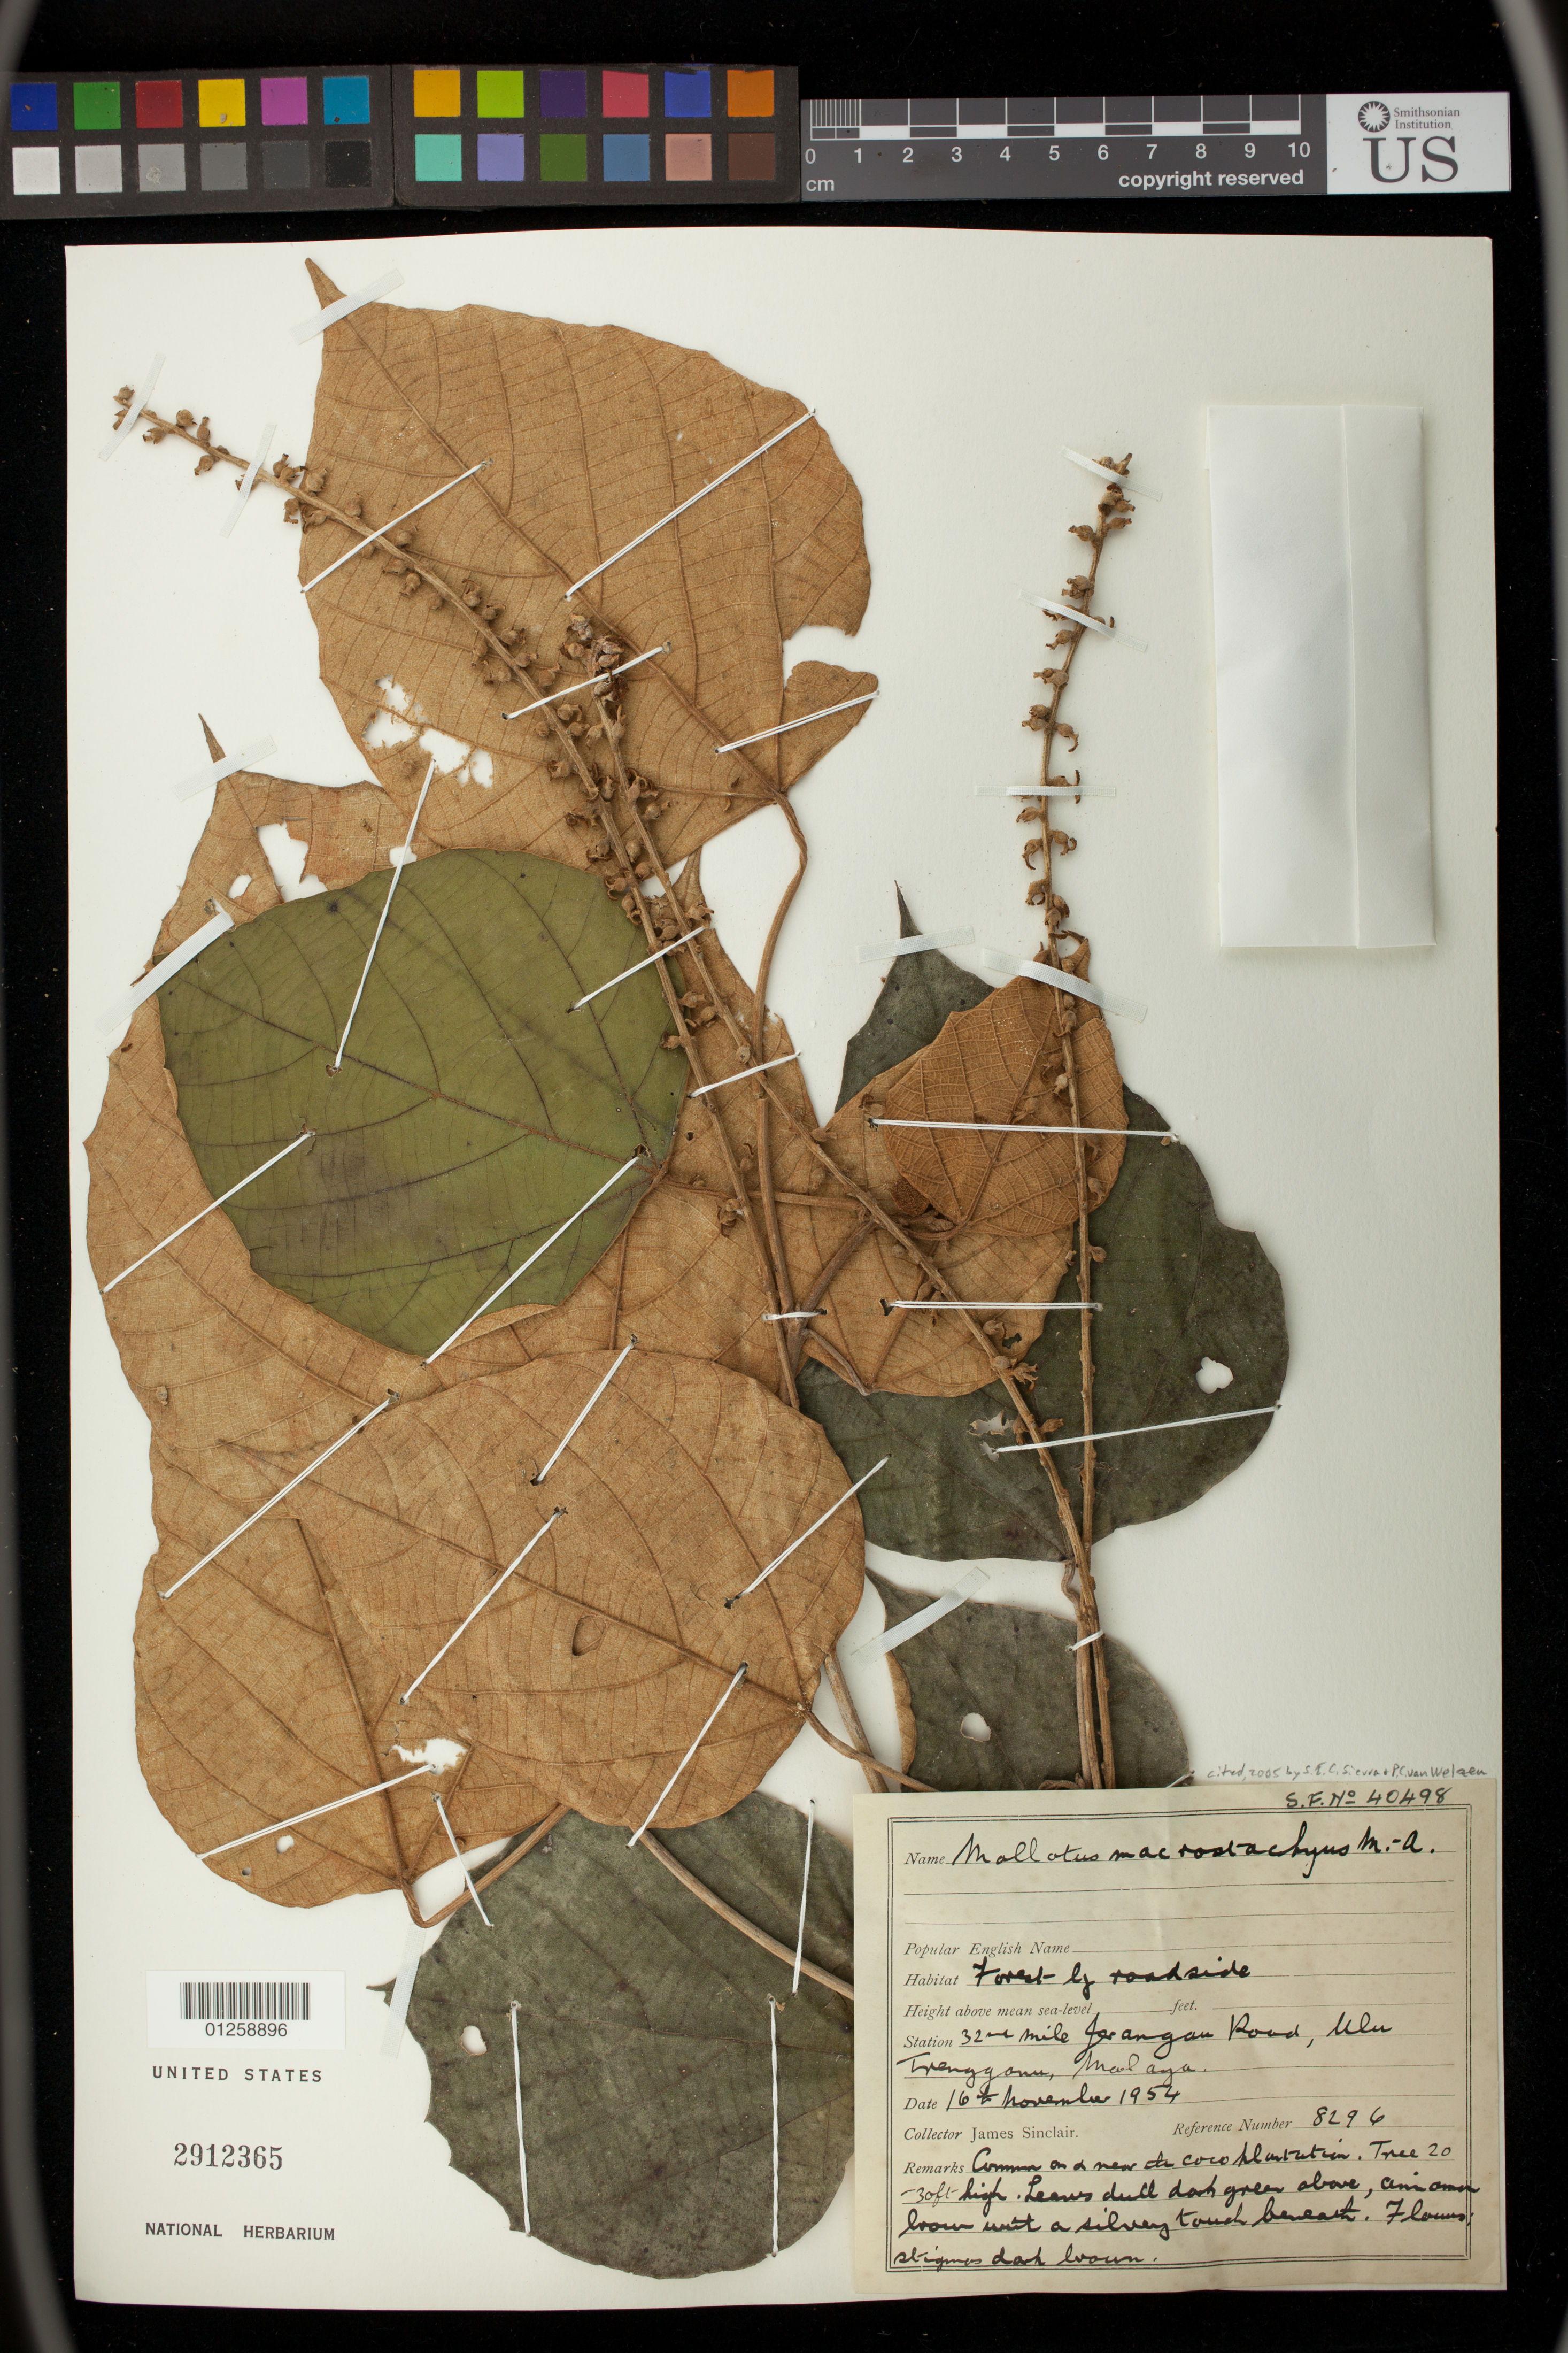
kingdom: Plantae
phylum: Tracheophyta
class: Magnoliopsida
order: Malpighiales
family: Euphorbiaceae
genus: Mallotus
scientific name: Mallotus macrostachyus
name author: (Miq.) Müll. Arg.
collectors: J. Sinclair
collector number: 8296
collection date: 1954-11-16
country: Malaysia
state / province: Terengganu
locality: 32 mile Jerangau Road, Ulu Trenggonu, Malaya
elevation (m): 6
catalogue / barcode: US 2912365